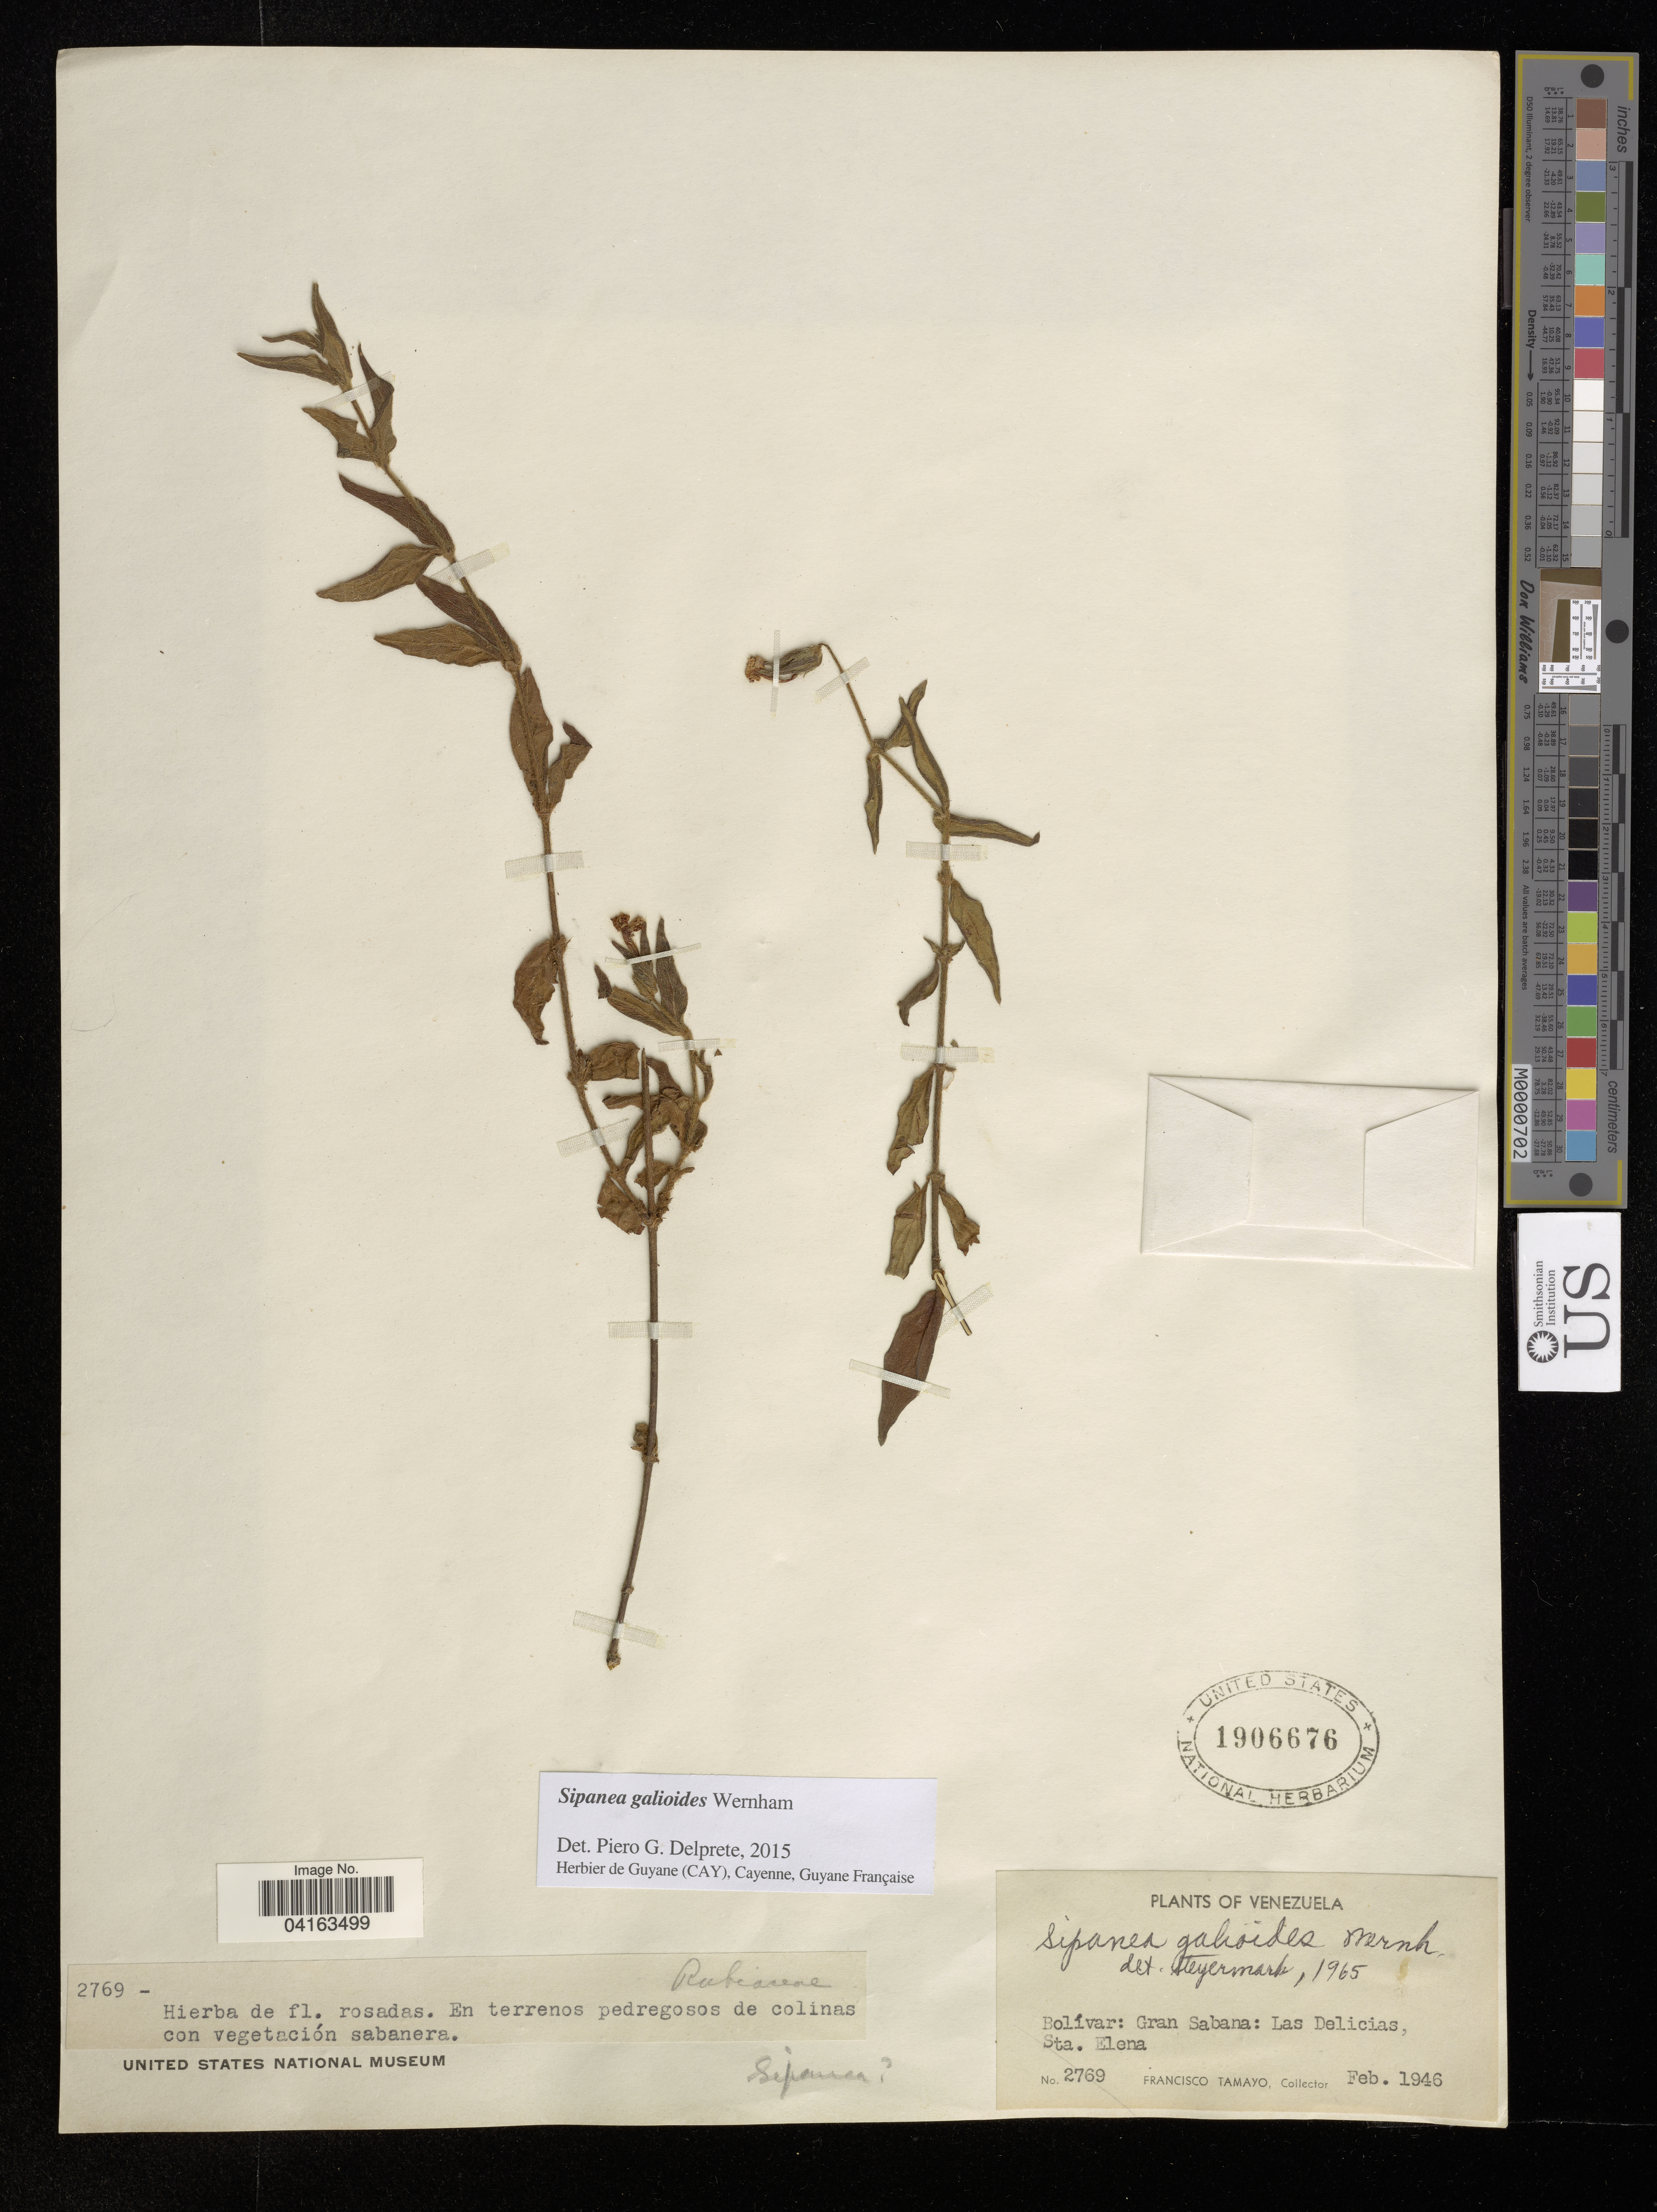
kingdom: Plantae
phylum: Tracheophyta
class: Magnoliopsida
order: Gentianales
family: Rubiaceae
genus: Sipanea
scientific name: Sipanea galioides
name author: Wernham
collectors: F. Tamayo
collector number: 2769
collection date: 1946-02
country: Venezuela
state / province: Bolivar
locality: Gran Sabana: Las Delicias, Sta. Elena.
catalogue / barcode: US 1906676